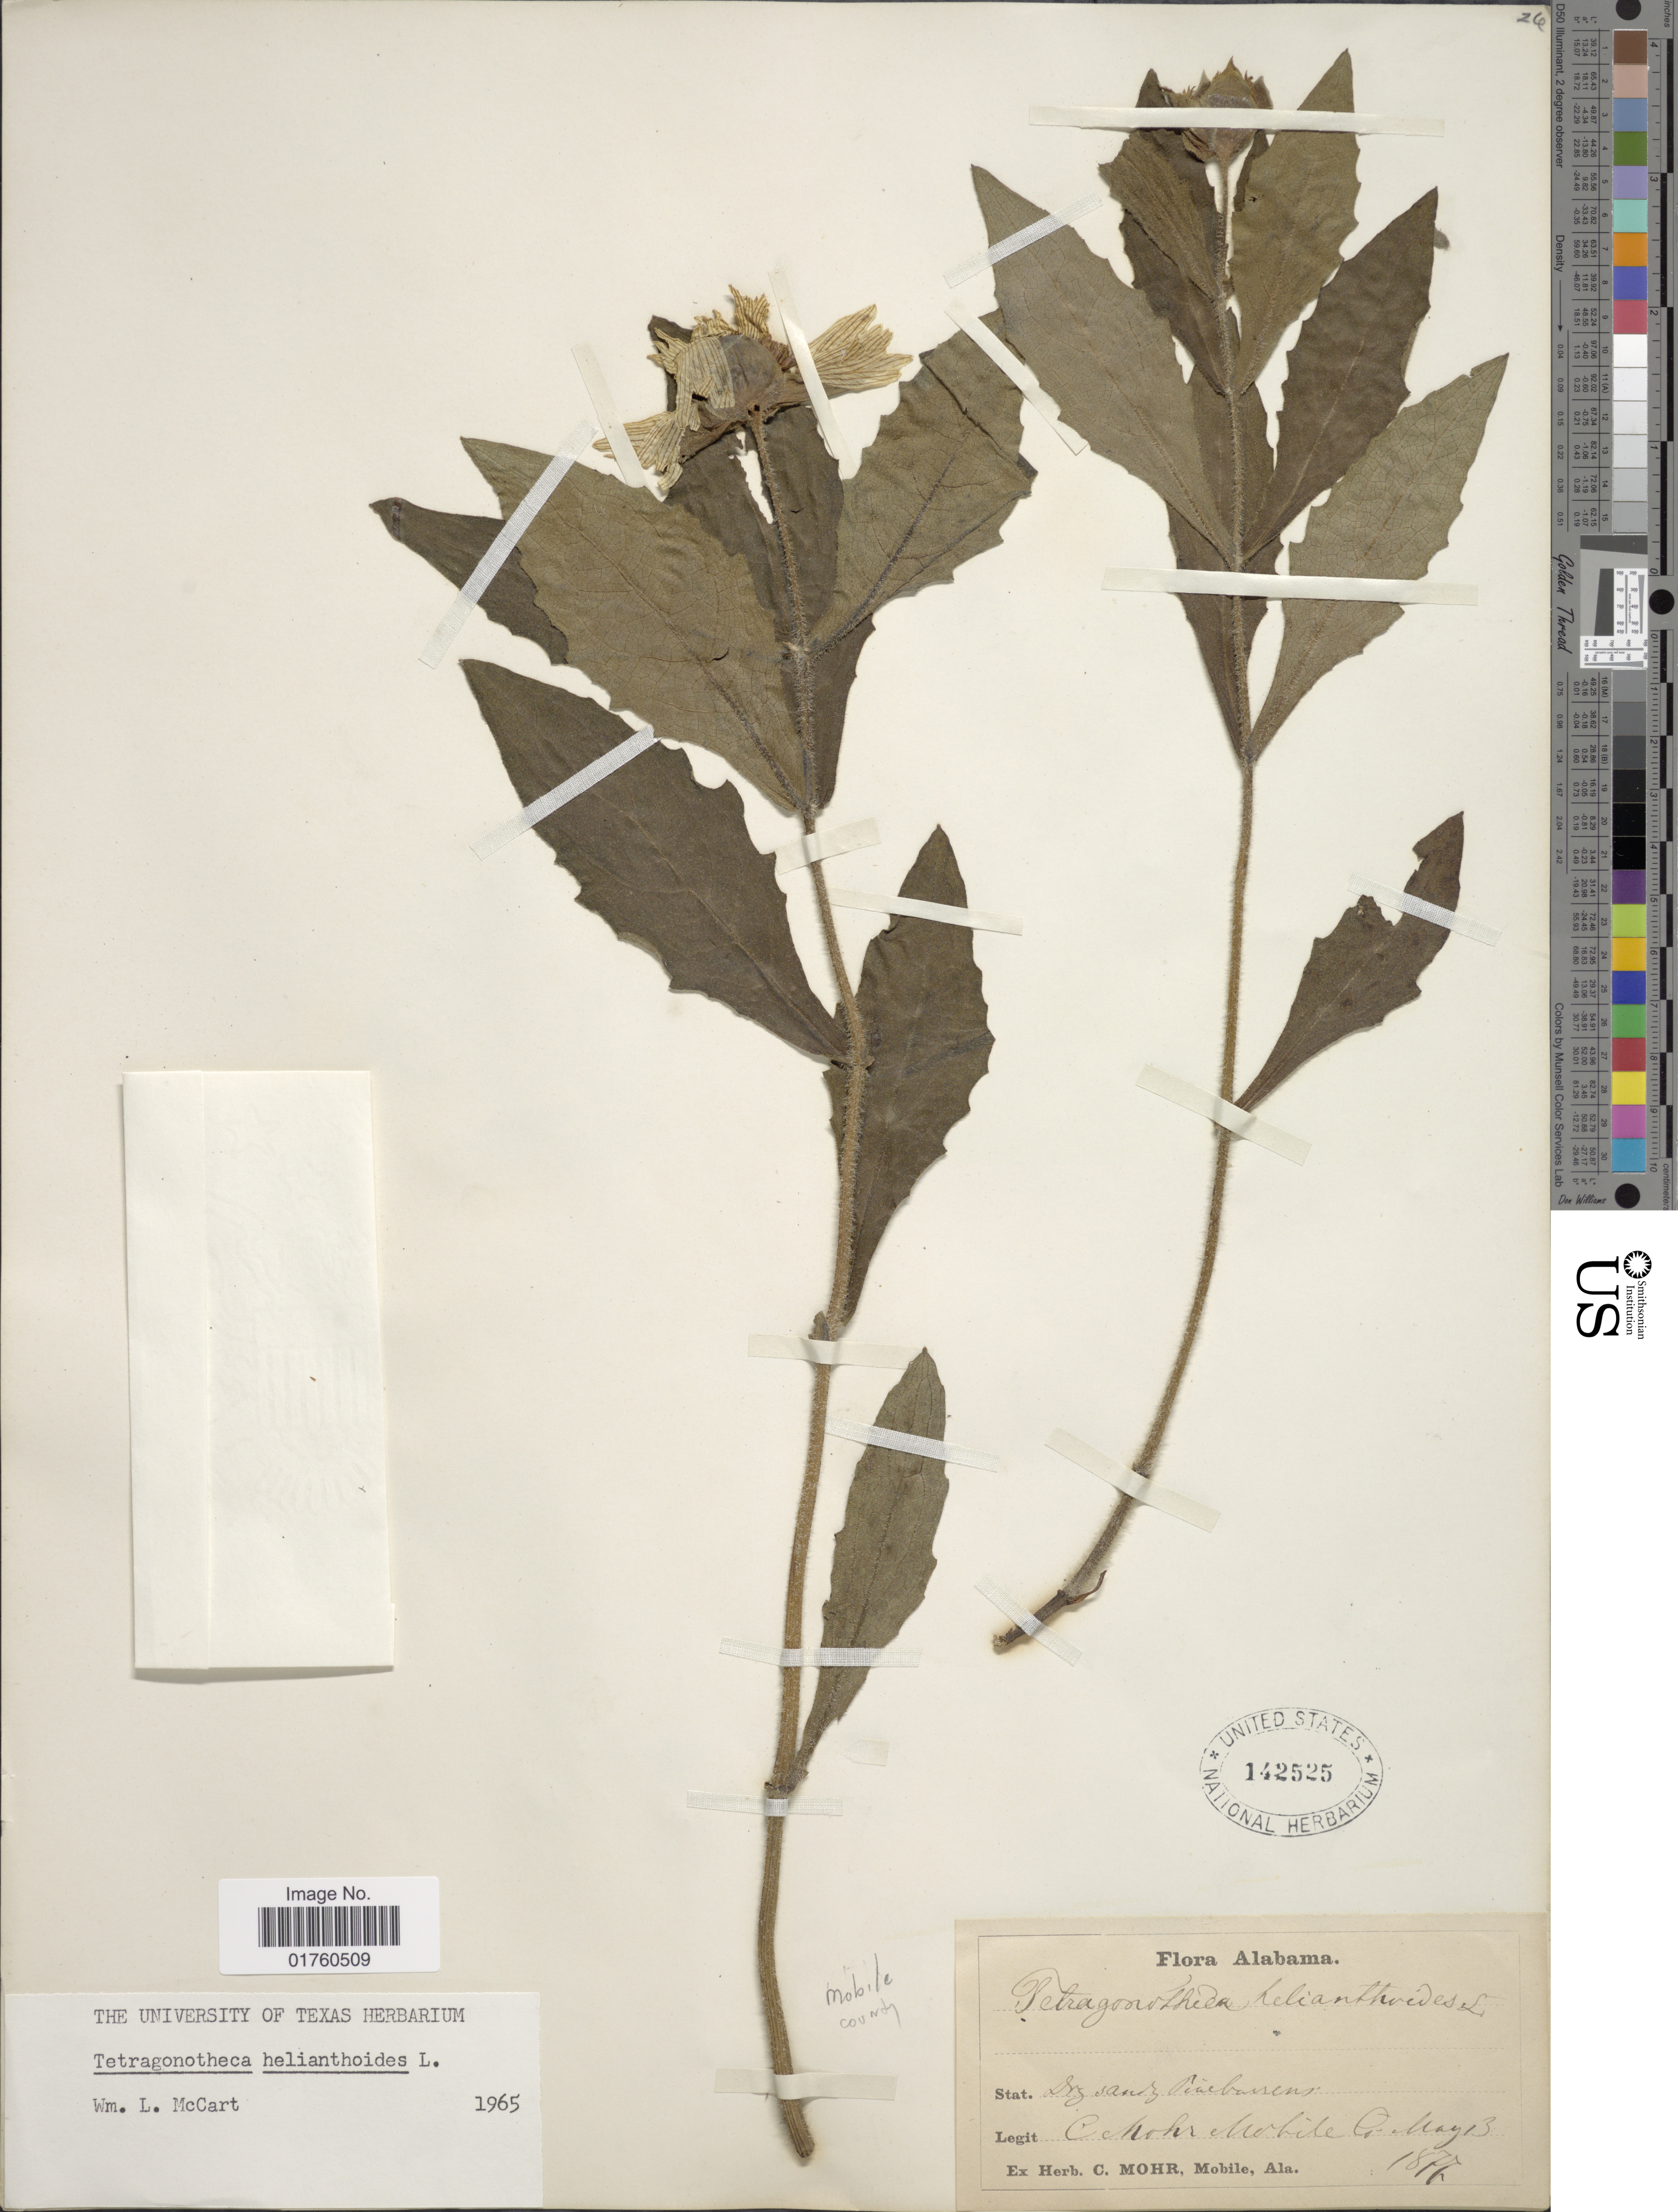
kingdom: Plantae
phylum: Tracheophyta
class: Magnoliopsida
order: Asterales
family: Asteraceae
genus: Tetragonotheca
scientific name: Tetragonotheca helianthoides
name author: L.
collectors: C. T. Mohr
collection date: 1877-05-13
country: United States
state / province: Alabama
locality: Mobile Co.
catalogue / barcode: US 142525